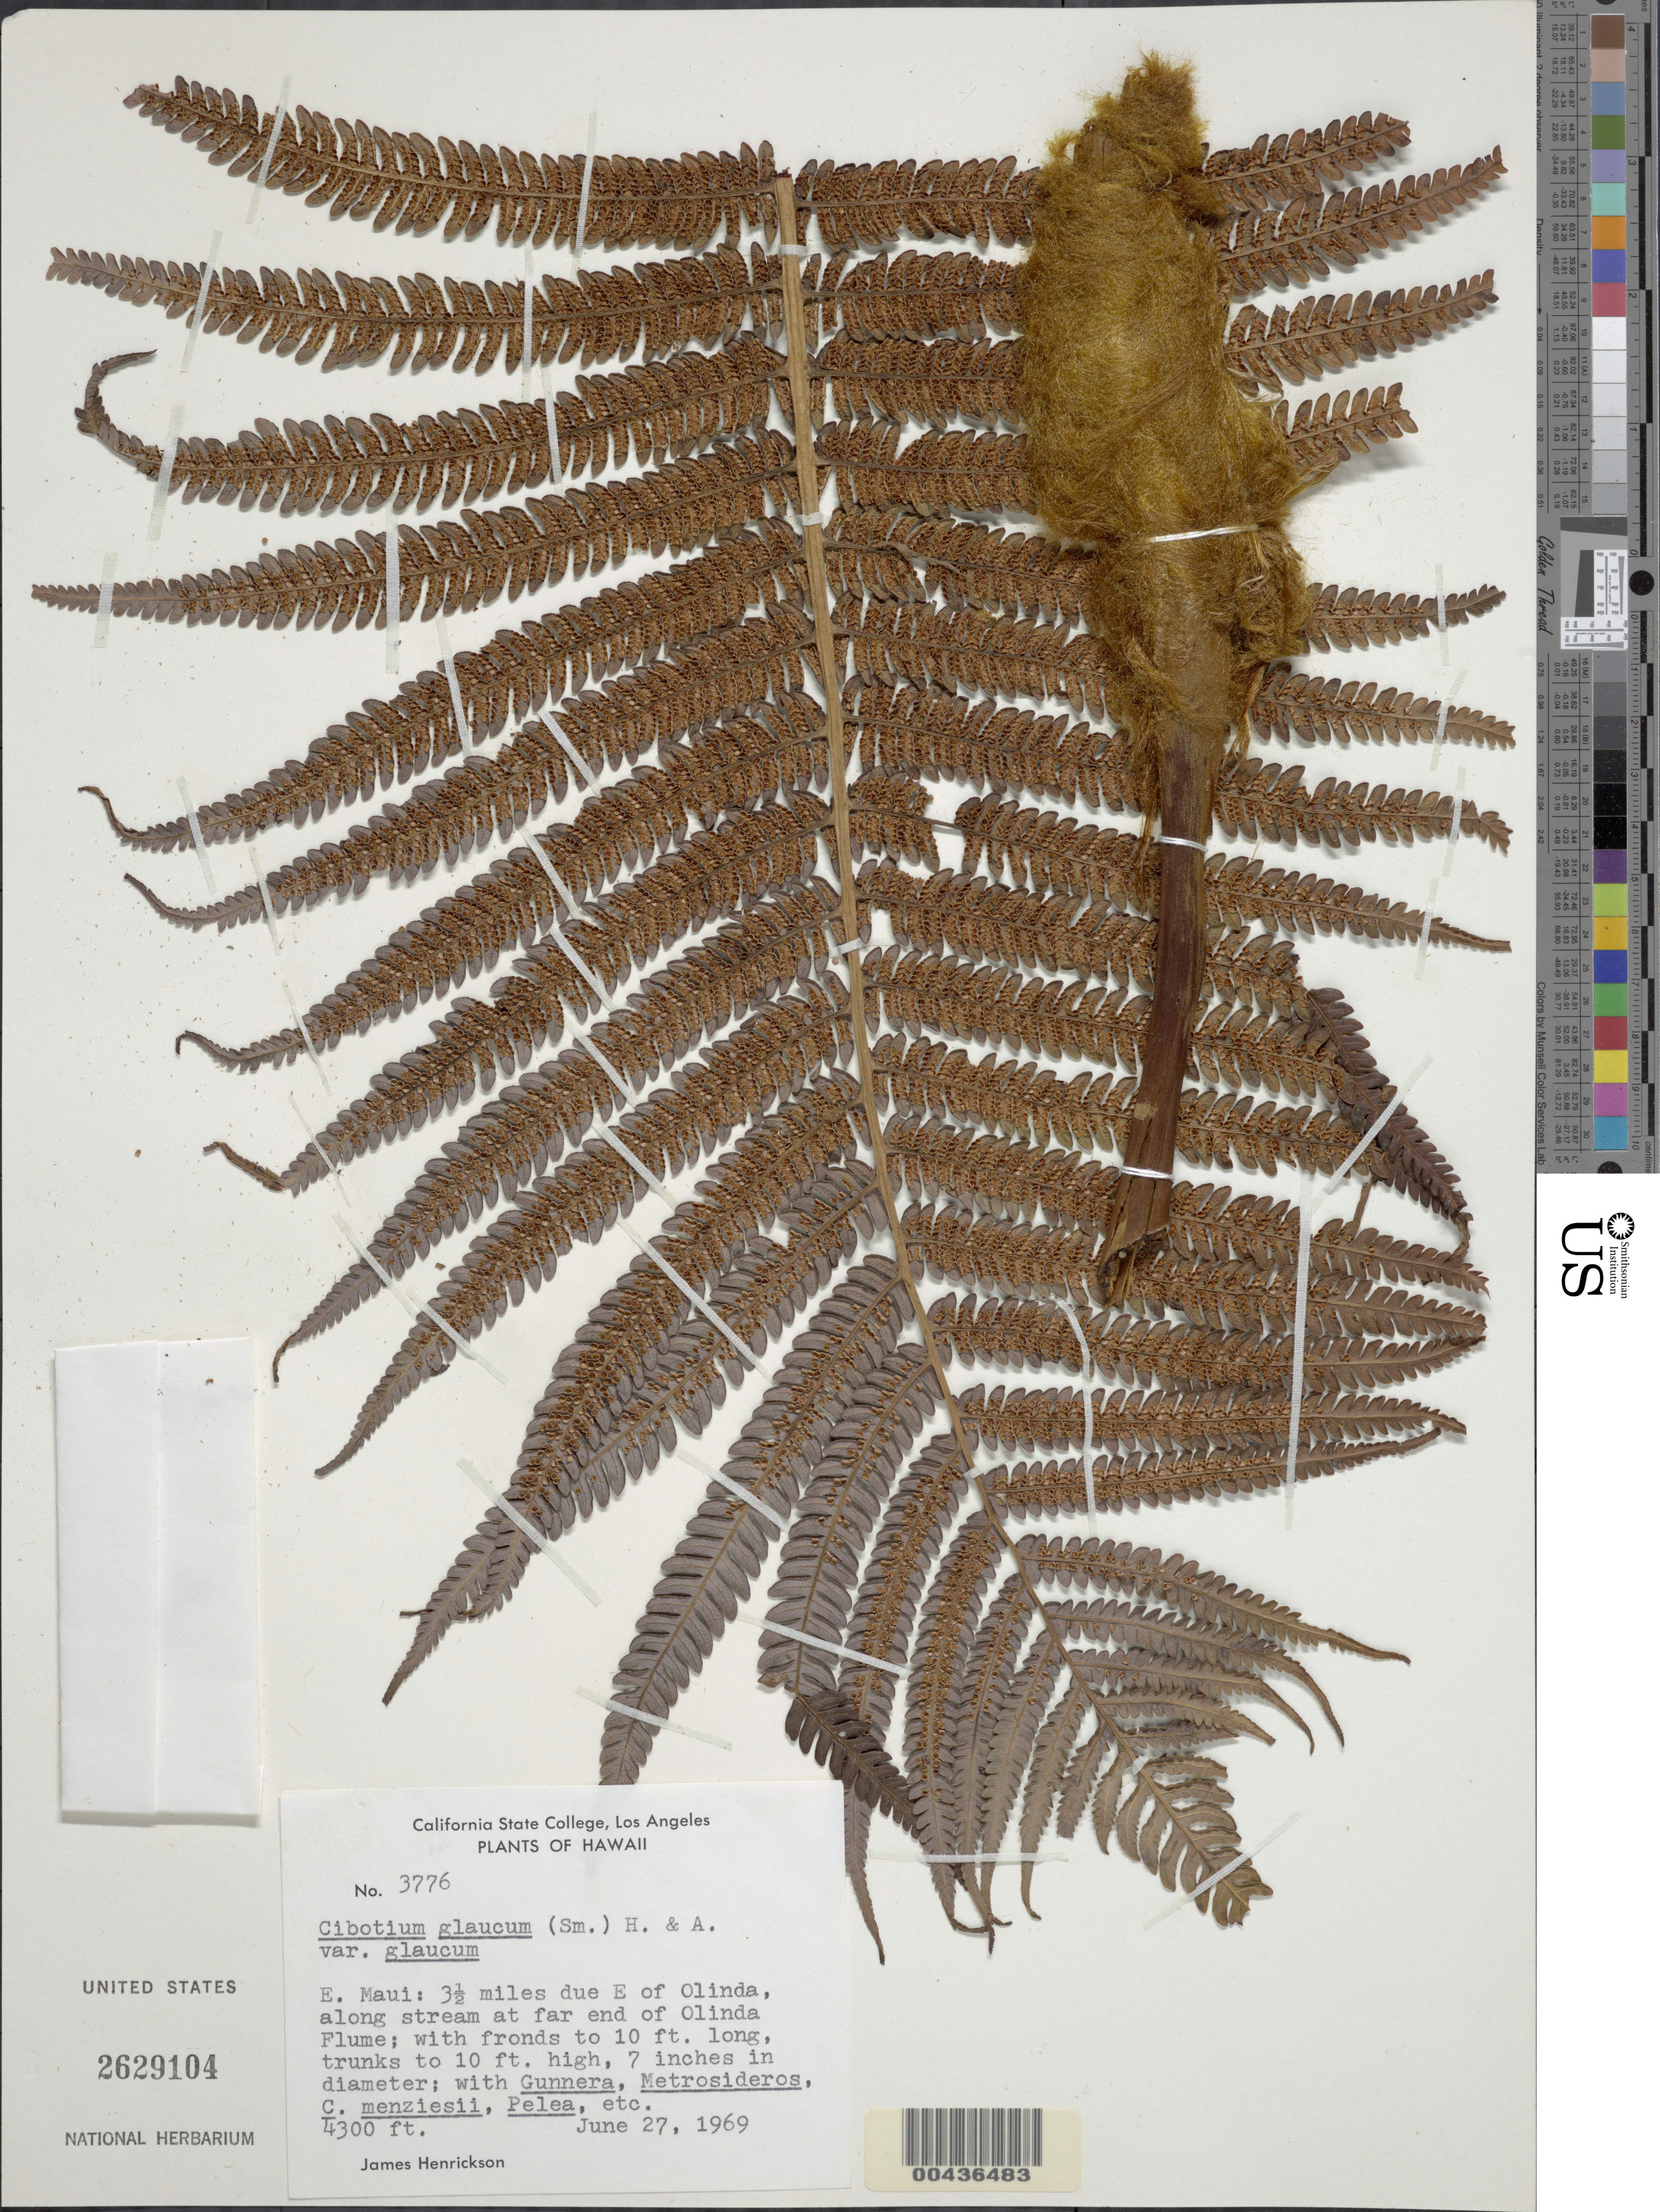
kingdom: Plantae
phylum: Tracheophyta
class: Polypodiopsida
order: Cyatheales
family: Cibotiaceae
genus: Cibotium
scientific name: Cibotium glaucum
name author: (Sm.) Hook. & Arn.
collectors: J. S. Henrickson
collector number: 3776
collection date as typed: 27 Jun 1969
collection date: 1969-06-27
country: United States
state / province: Hawaii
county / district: Maui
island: Maui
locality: E Maui: 3.5 mi due E of Olinda, along stream at far end of Olinda Flume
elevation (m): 1311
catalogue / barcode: US 2629104